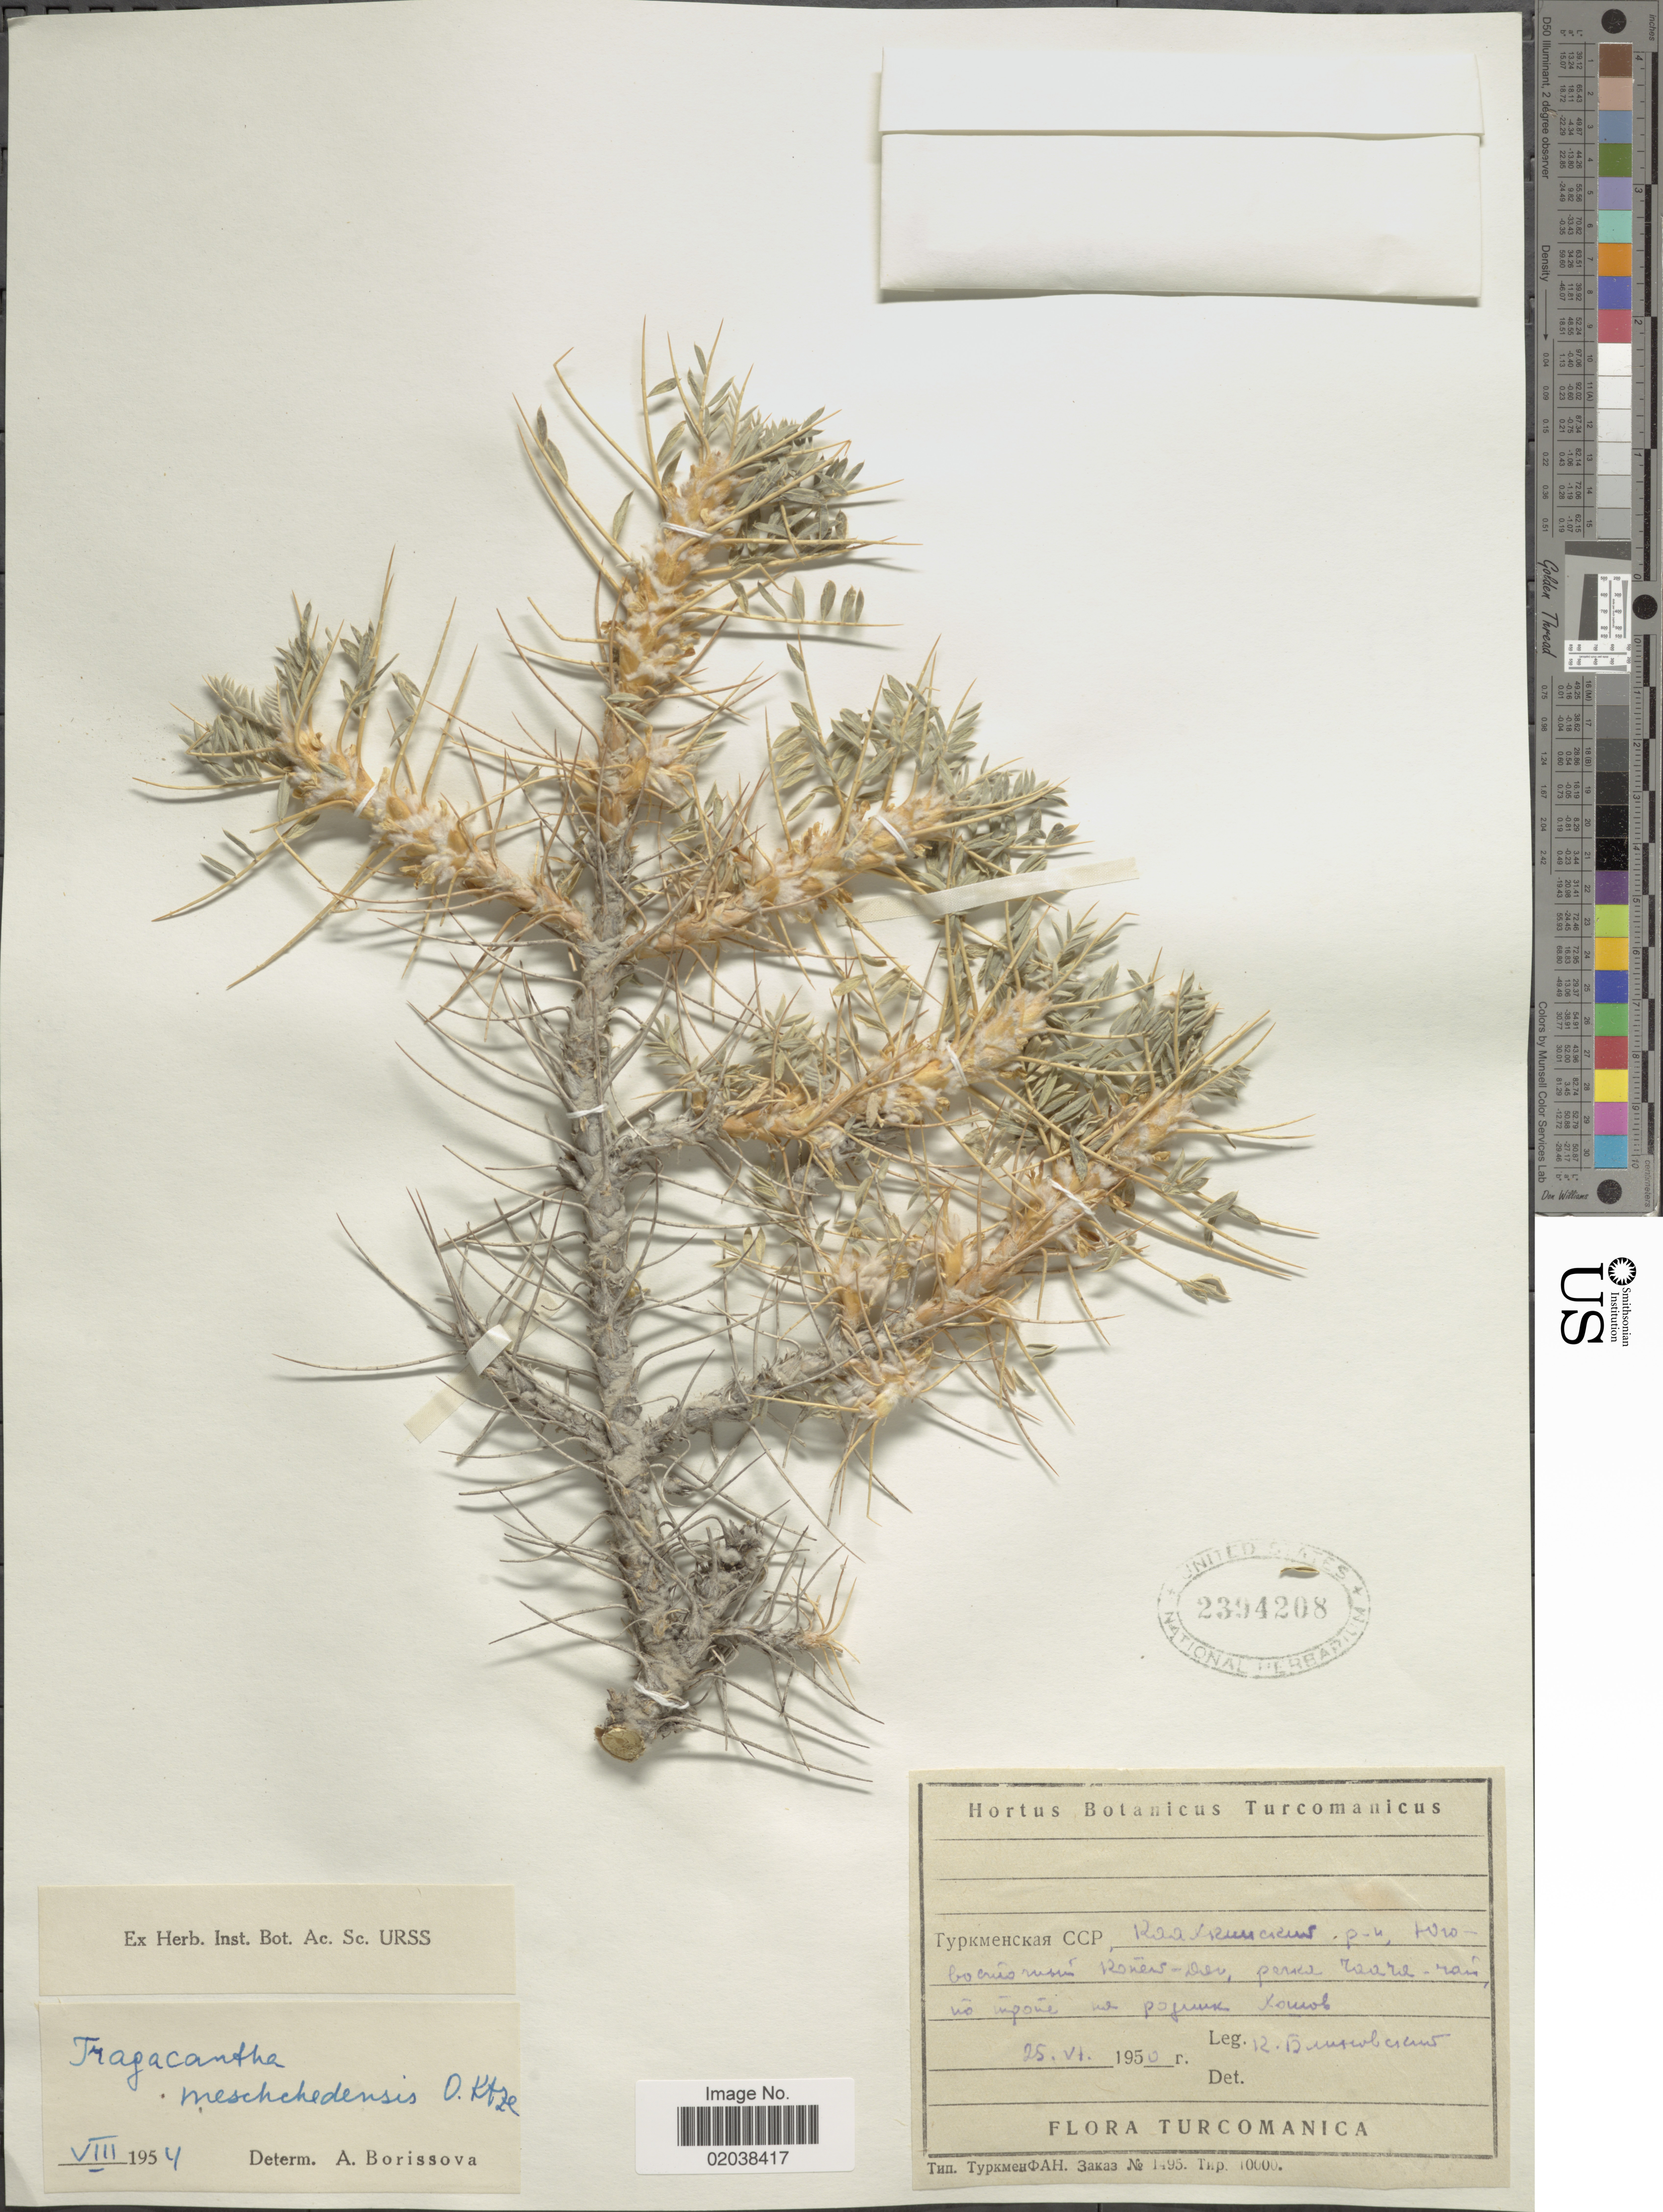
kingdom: Plantae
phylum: Tracheophyta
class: Magnoliopsida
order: Fabales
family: Fabaceae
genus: Astragalus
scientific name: Astragalus meschedensis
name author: Bunge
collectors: K. Blinovskiy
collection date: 1950-06-25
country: Turkmenistan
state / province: Ahal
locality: Kopetdag Mts, on the path to spring Khoshov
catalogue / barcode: US 2394208